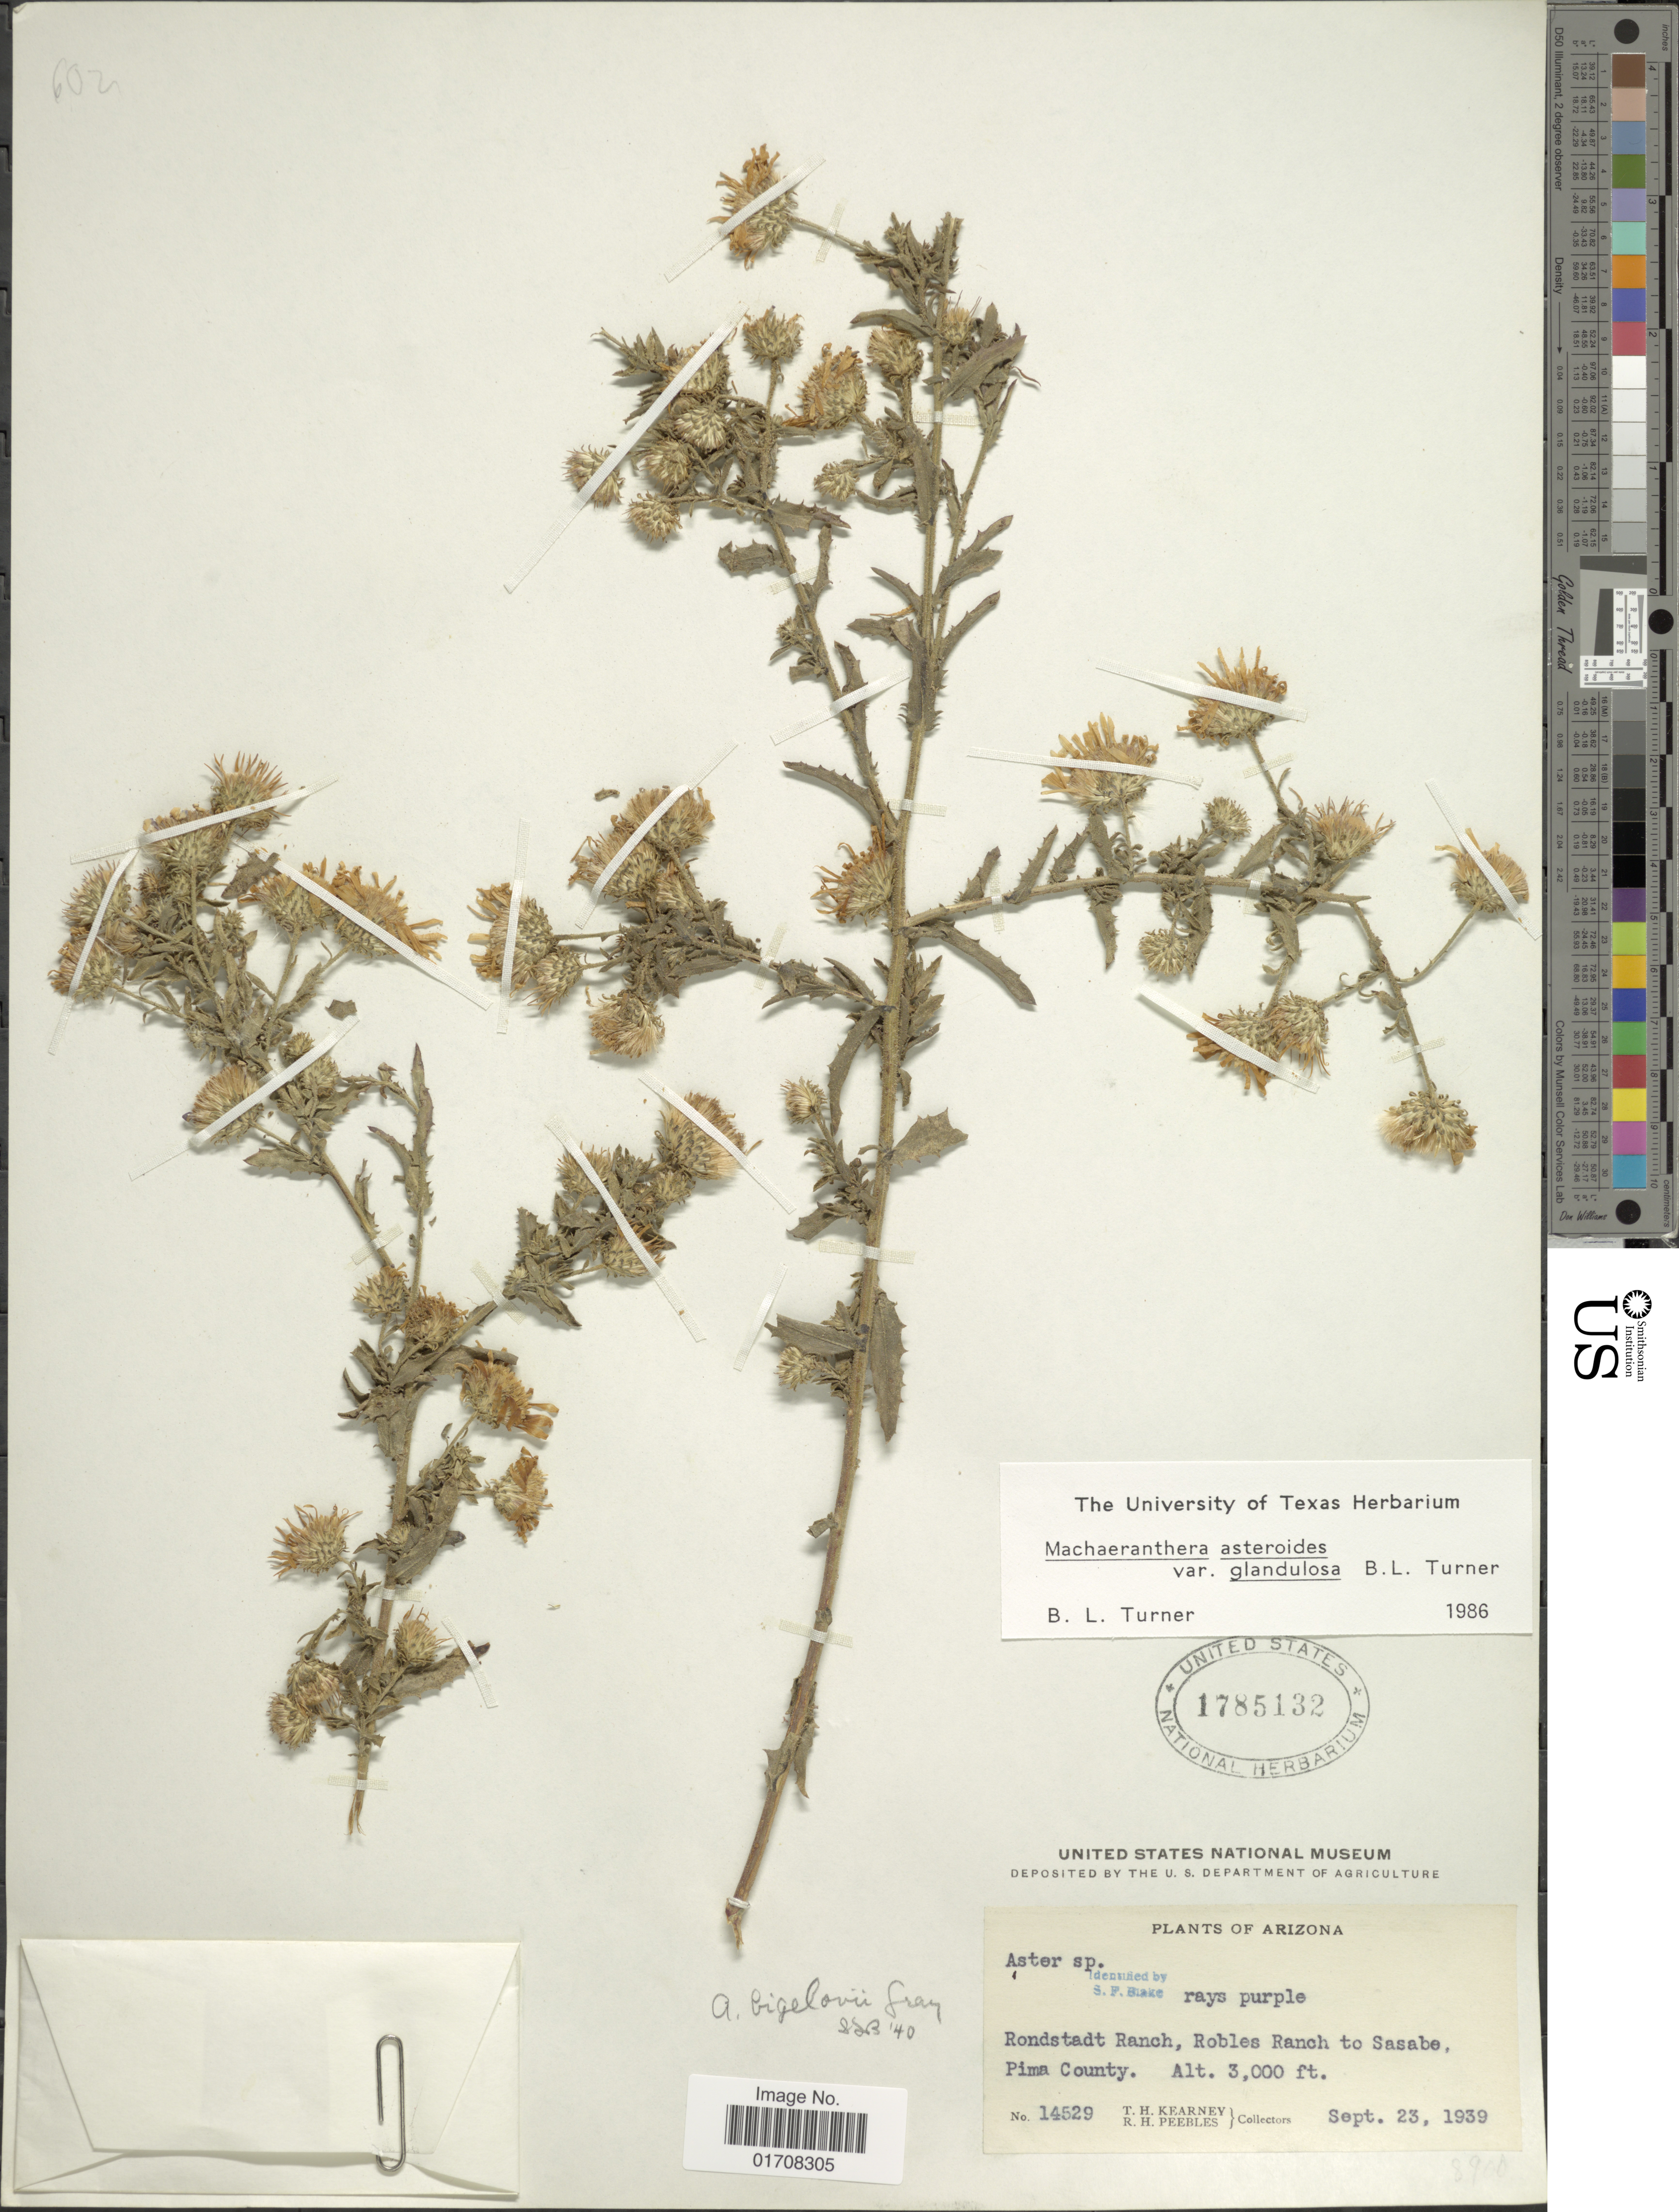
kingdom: Plantae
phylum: Tracheophyta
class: Magnoliopsida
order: Asterales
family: Asteraceae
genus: Machaeranthera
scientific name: Machaeranthera asteroides var. glandulosa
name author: (Torr.) Greene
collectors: T. H. Kearney & R. H. Peebles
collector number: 14529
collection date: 1939-09-23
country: United States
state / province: Arizona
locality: Rondstadt Ranch, Robles Ranch to Sasabe, Pima County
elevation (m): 914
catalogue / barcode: US 1785132